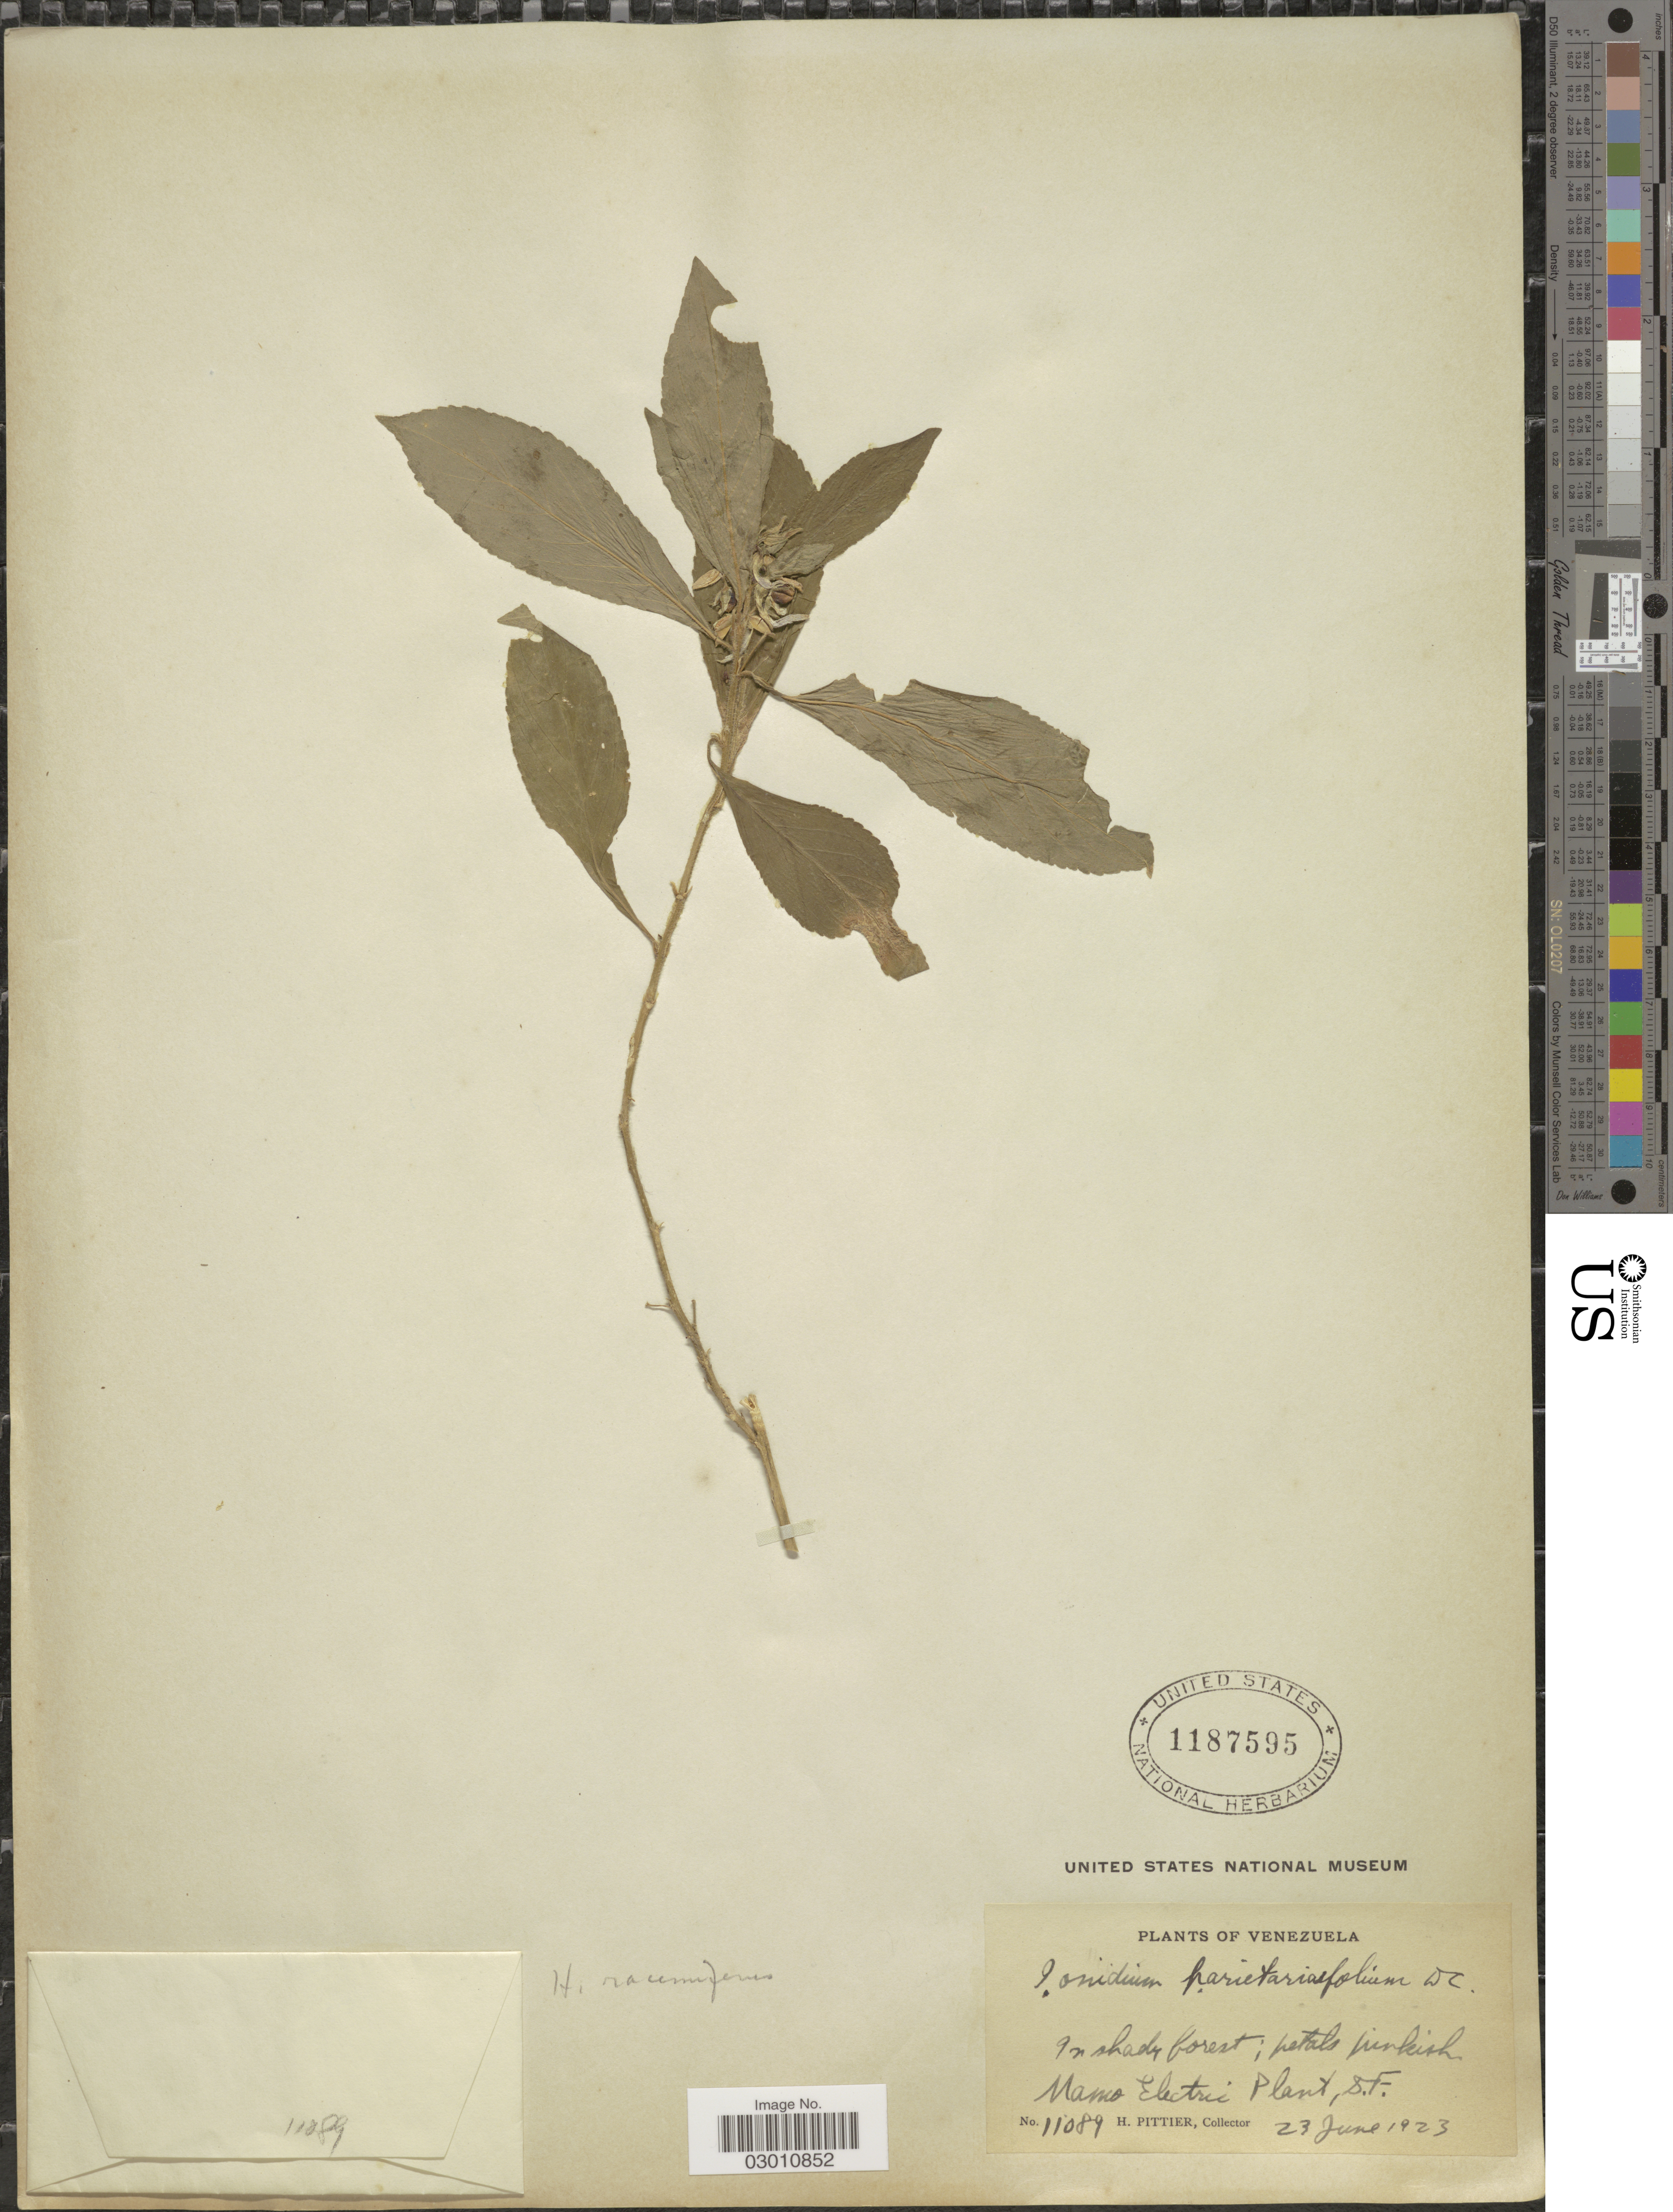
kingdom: Plantae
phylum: Tracheophyta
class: Magnoliopsida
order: Malpighiales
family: Violaceae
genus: Hybanthus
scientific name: Hybanthus racemiferus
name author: Schulze-Menz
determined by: Strong, Mark T., (BOT), Smithsonian Institution - National Museum of Natural History (UNITED STATES)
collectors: H. F. Pittier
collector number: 11089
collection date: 1923-06-23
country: Venezuela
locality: Mamo Electric Plant, D.F.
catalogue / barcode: US 1187595